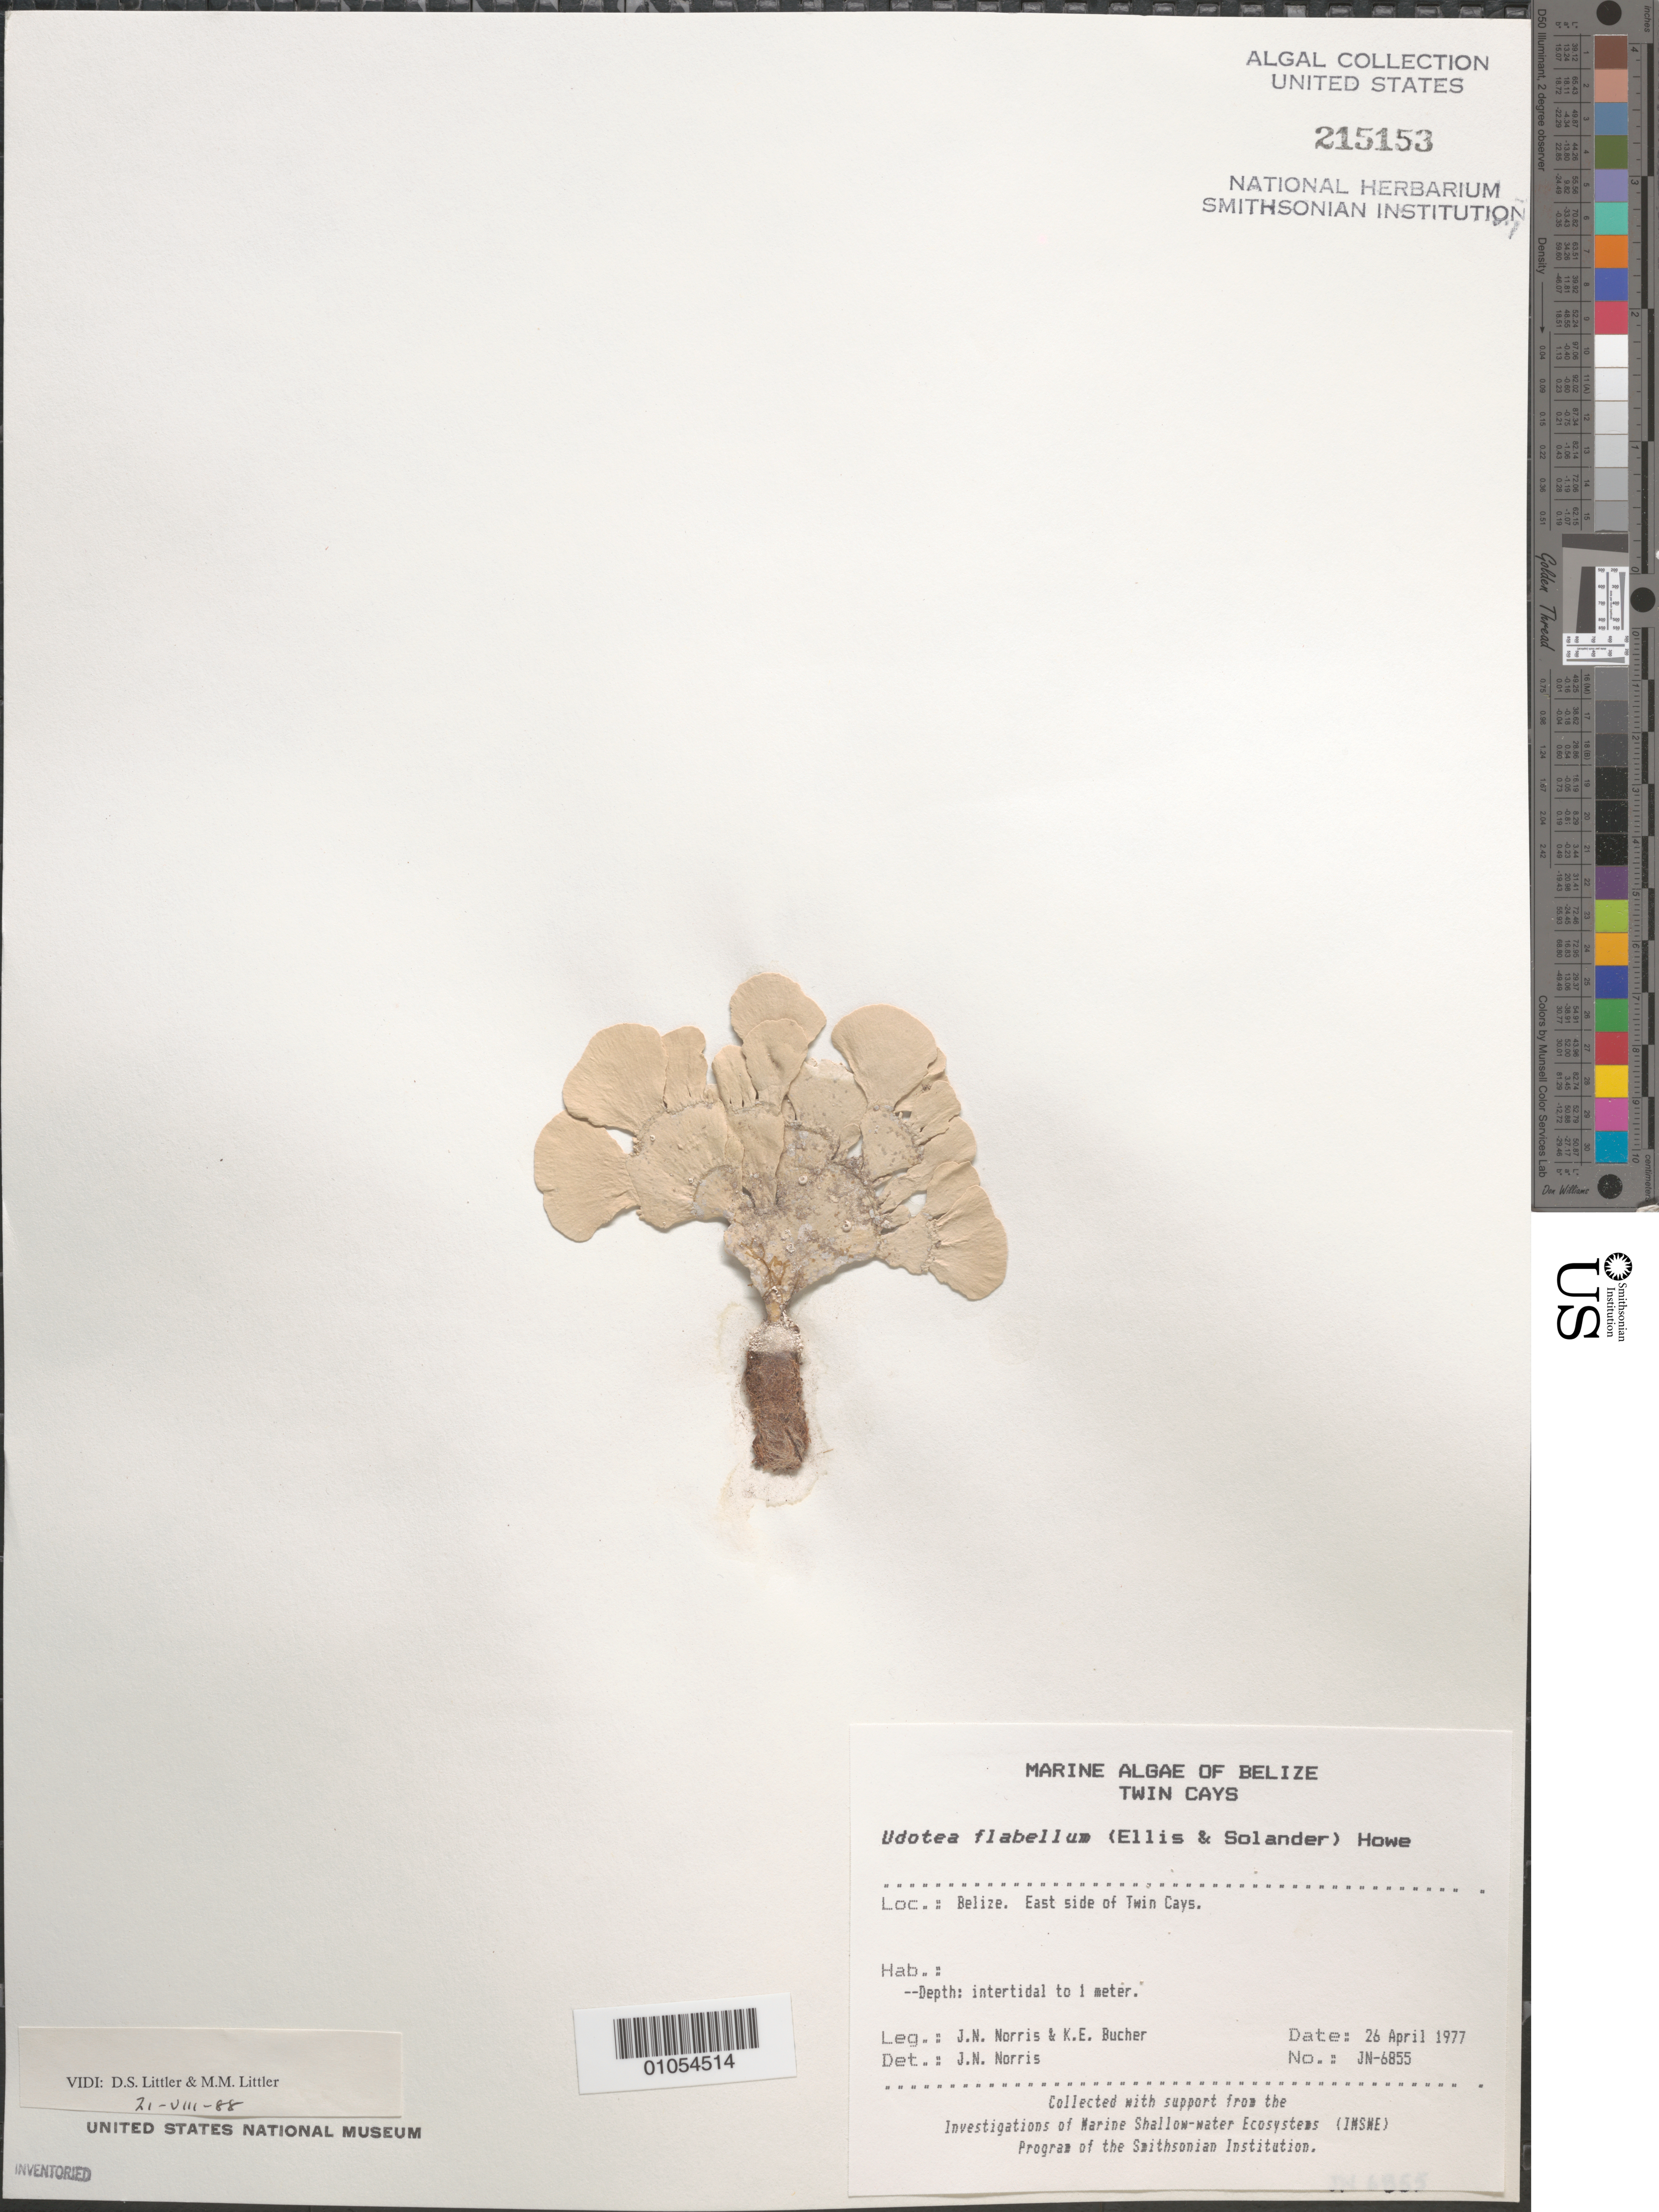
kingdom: Plantae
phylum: Chlorophyta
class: Ulvophyceae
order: Bryopsidales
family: Udoteaceae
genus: Udotea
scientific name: Udotea flabellum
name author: (J. Ellis & Sol.) M. Howe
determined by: Norris, James N.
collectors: J. N. Norris & K. E. Bucher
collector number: JN-6855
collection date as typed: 26 Apr 1977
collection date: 1977-04-26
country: Belize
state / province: Stann Creek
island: Twin Cays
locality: East side of Twin Cays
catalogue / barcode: US 215153